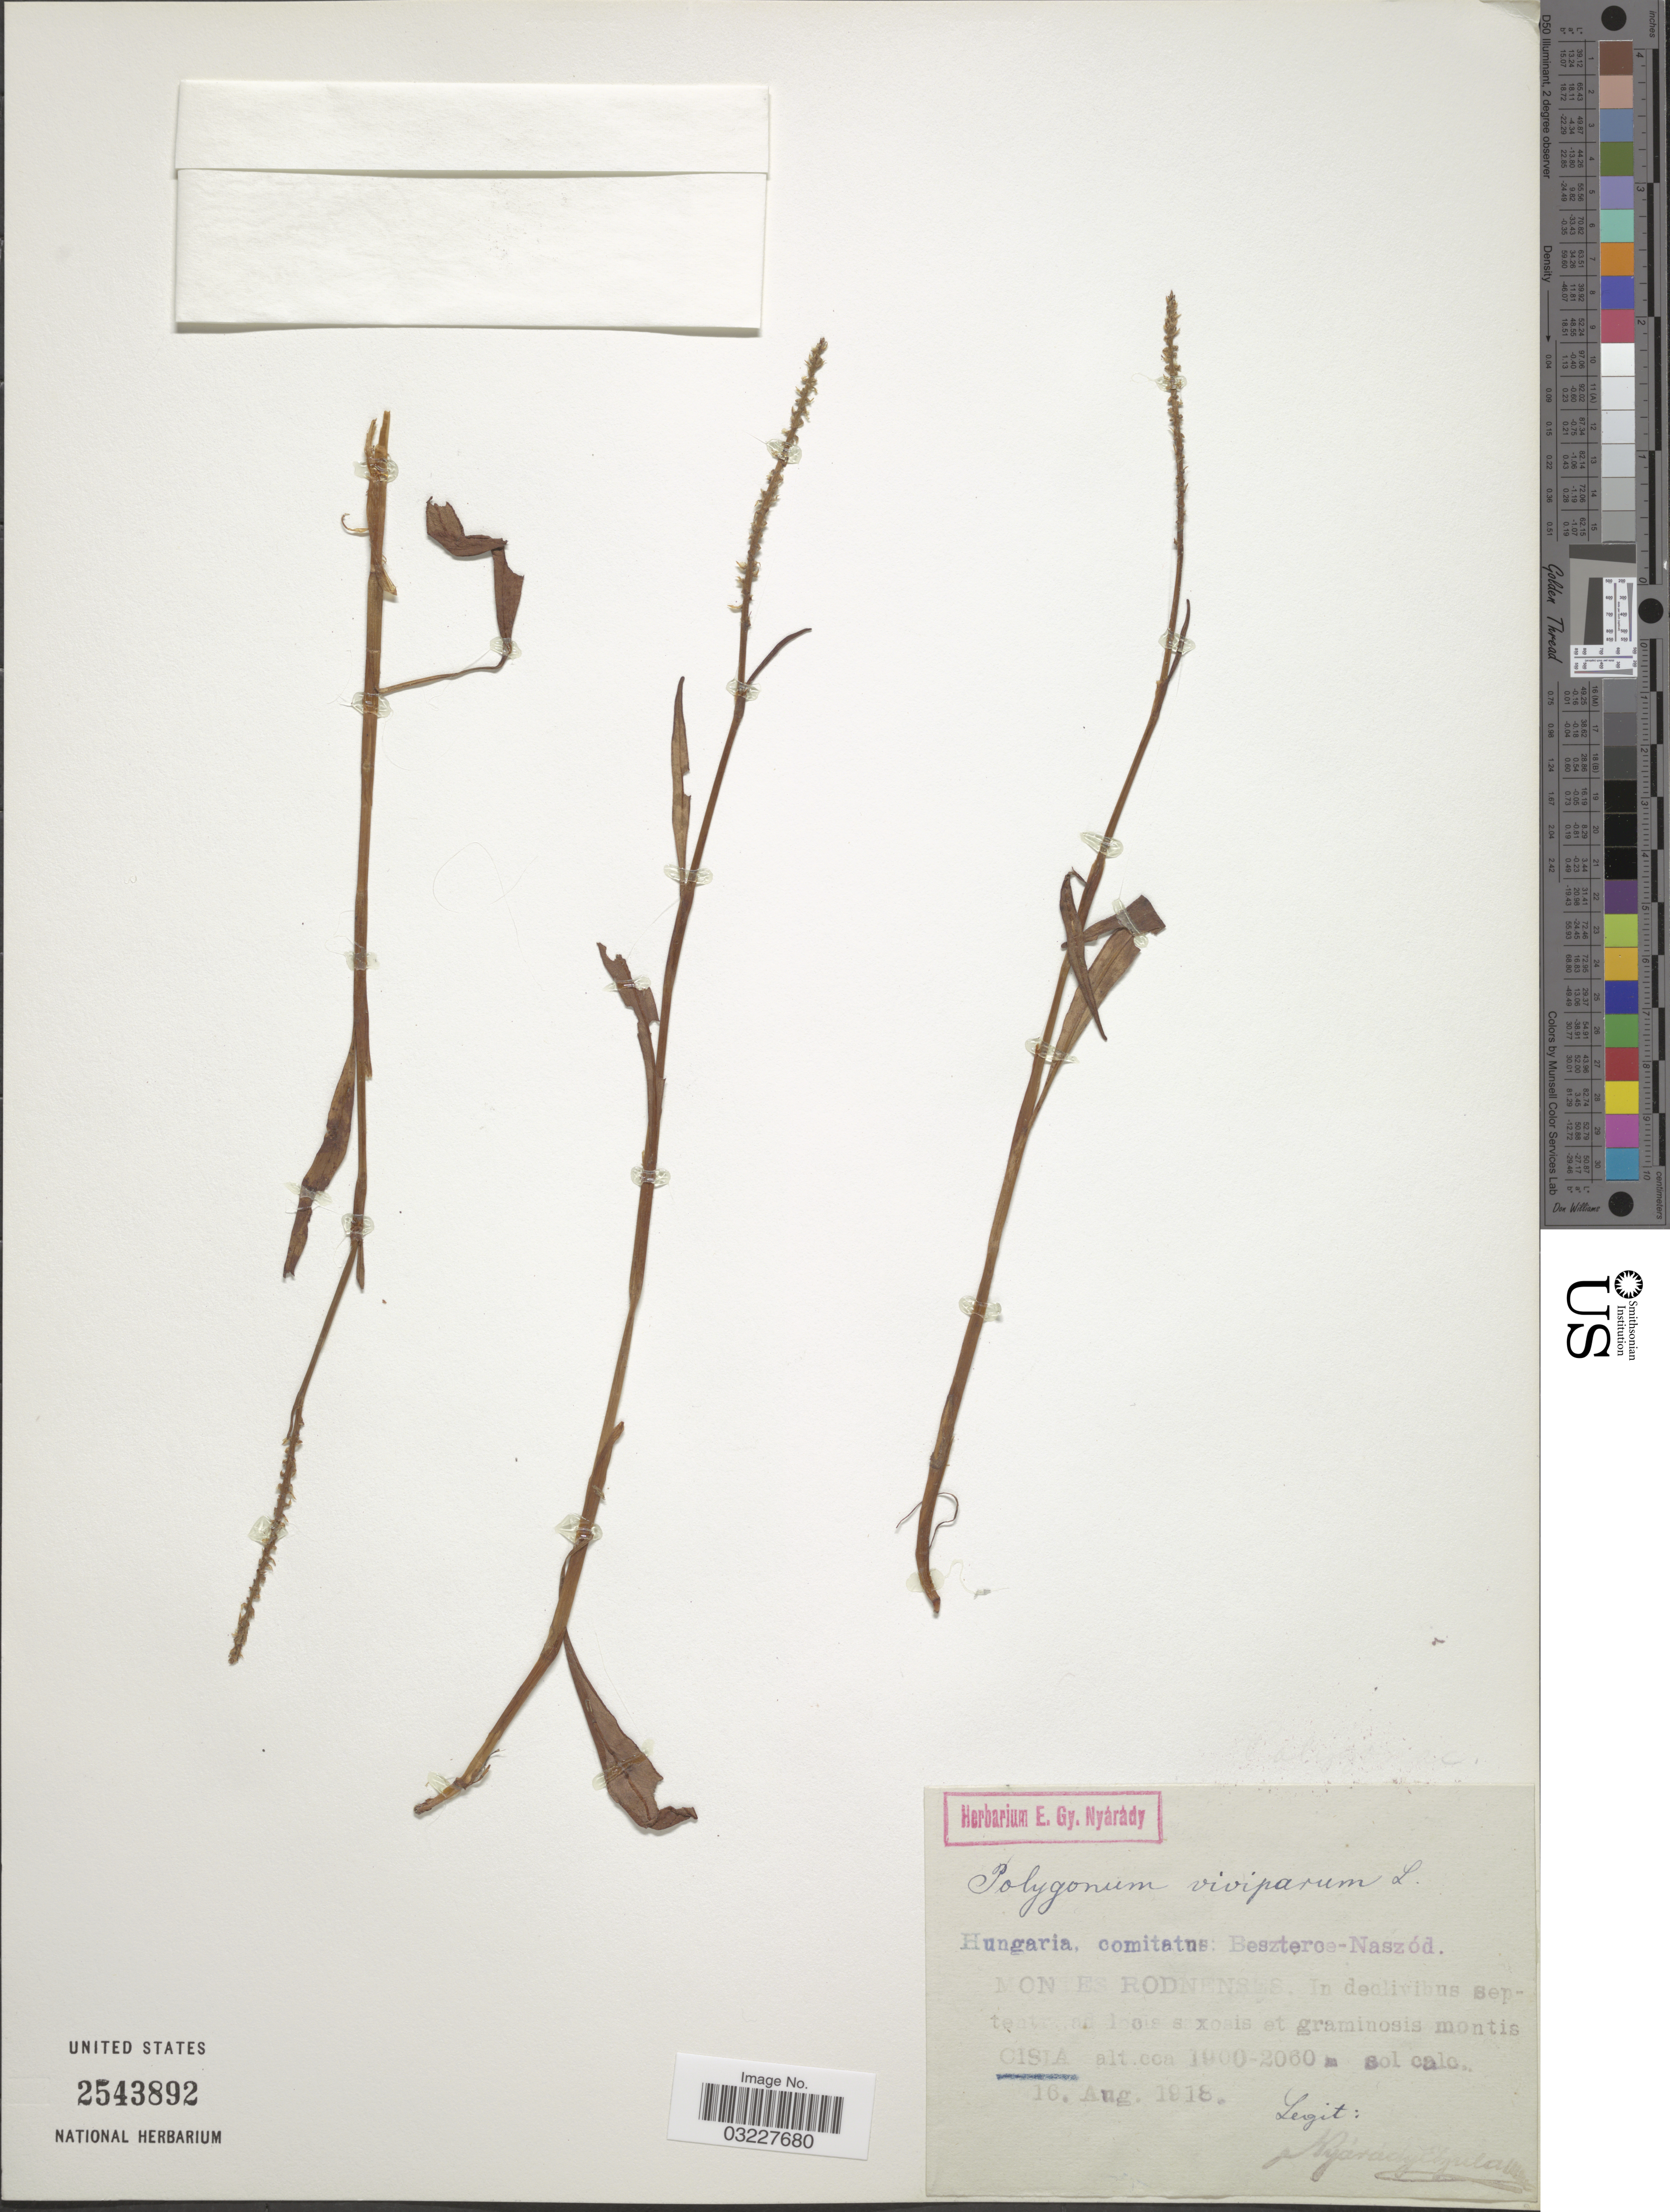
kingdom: Plantae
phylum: Tracheophyta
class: Magnoliopsida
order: Caryophyllales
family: Polygonaceae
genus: Bistorta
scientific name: Bistorta vivipara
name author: (L.) Delarbre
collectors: E. Nyárády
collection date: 1918-08-16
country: Hungary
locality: Comitatus: Beszterce-Naszód. Montes Rodnenses. In declivibus septentriad [interpreted] locis saxosis graminosis montis Cisia.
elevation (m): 1900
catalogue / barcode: US 2543892